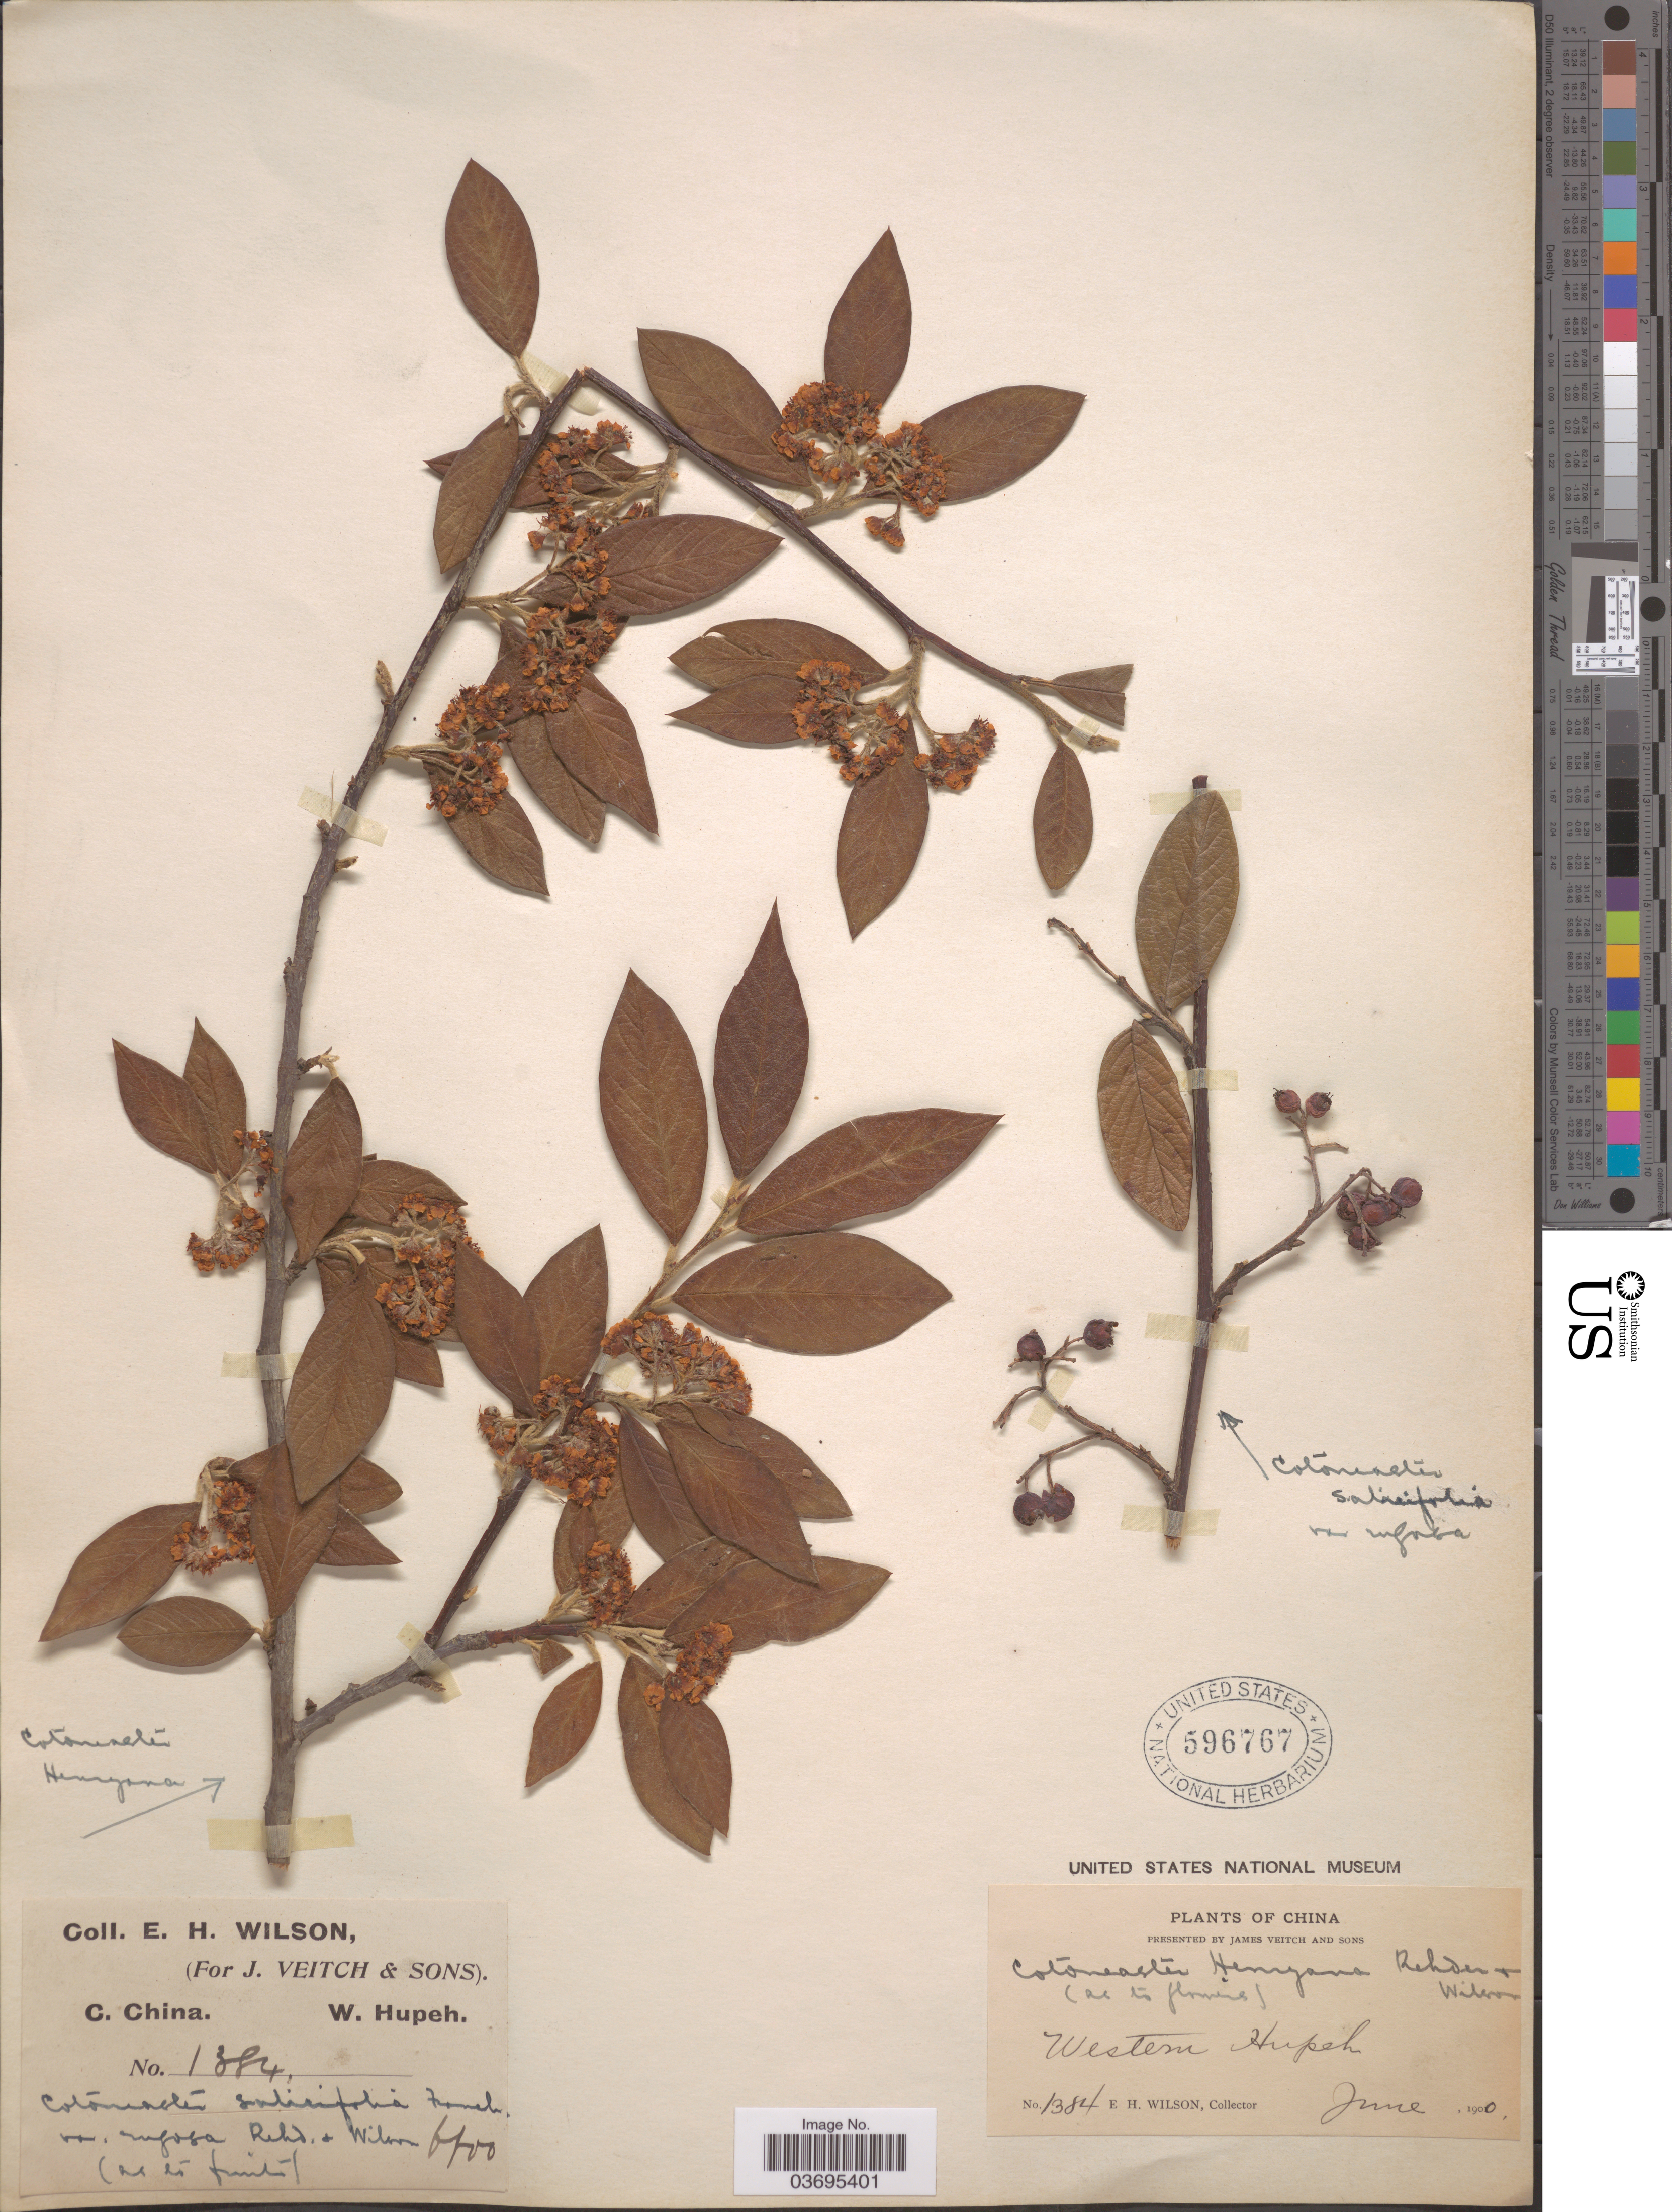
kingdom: Plantae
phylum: Tracheophyta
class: Magnoliopsida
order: Rosales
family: Rosaceae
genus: Cotoneaster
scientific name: Cotoneaster henryana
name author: Rehder & E.H. Wilson in Sarg.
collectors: E. Wilson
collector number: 1384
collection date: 1900-06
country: China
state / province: Hubei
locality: Western Hupeh. C. China.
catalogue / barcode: US 596767